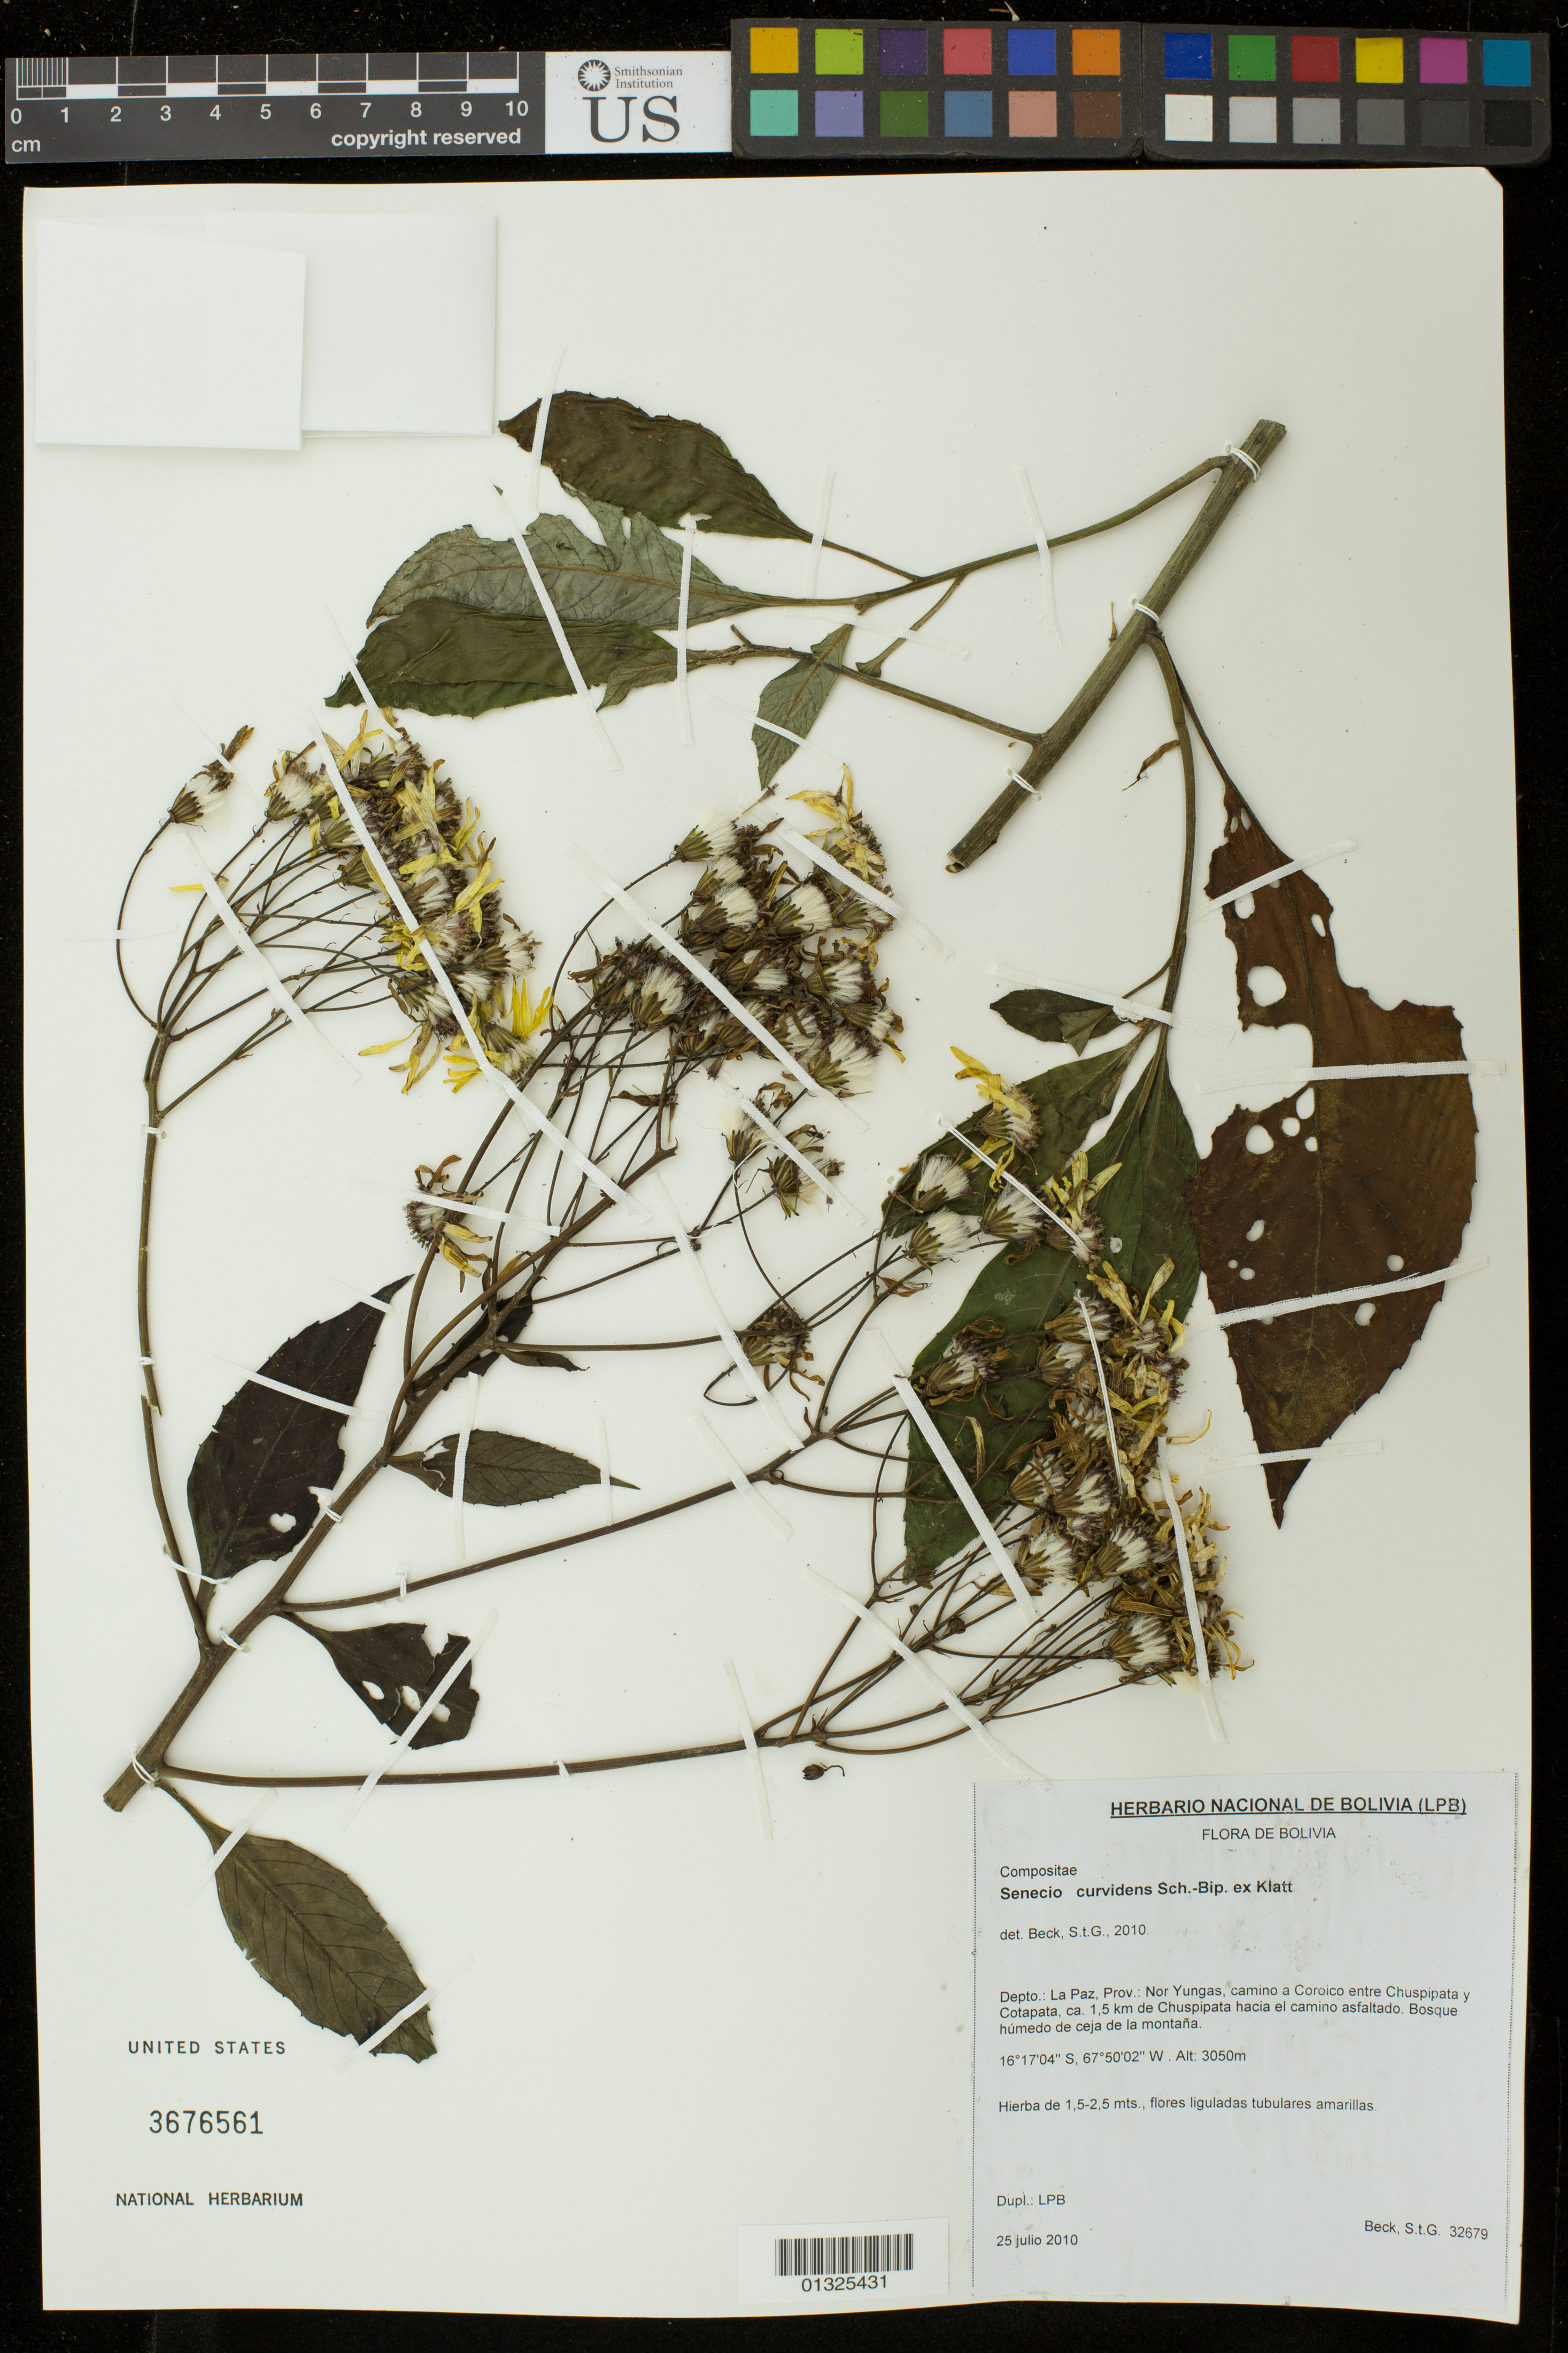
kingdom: Plantae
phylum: Tracheophyta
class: Magnoliopsida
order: Asterales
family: Asteraceae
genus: Dendrophorbium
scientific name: Dendrophorbium curvidens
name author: (Sch. Bip. ex Klatt) C. Jeffrey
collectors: S. G. Beck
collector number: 32679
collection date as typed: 25 July 2010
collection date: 2010-07-25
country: Bolivia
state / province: La Paz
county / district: Nor Yungas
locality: Camino a Coroico entre Chuspipata y Cotapata, ca. 1.5 km de Chuspipsata hacia el camino asfaltado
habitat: Bosque humedo de ceja de la montana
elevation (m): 3050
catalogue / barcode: US 3676561